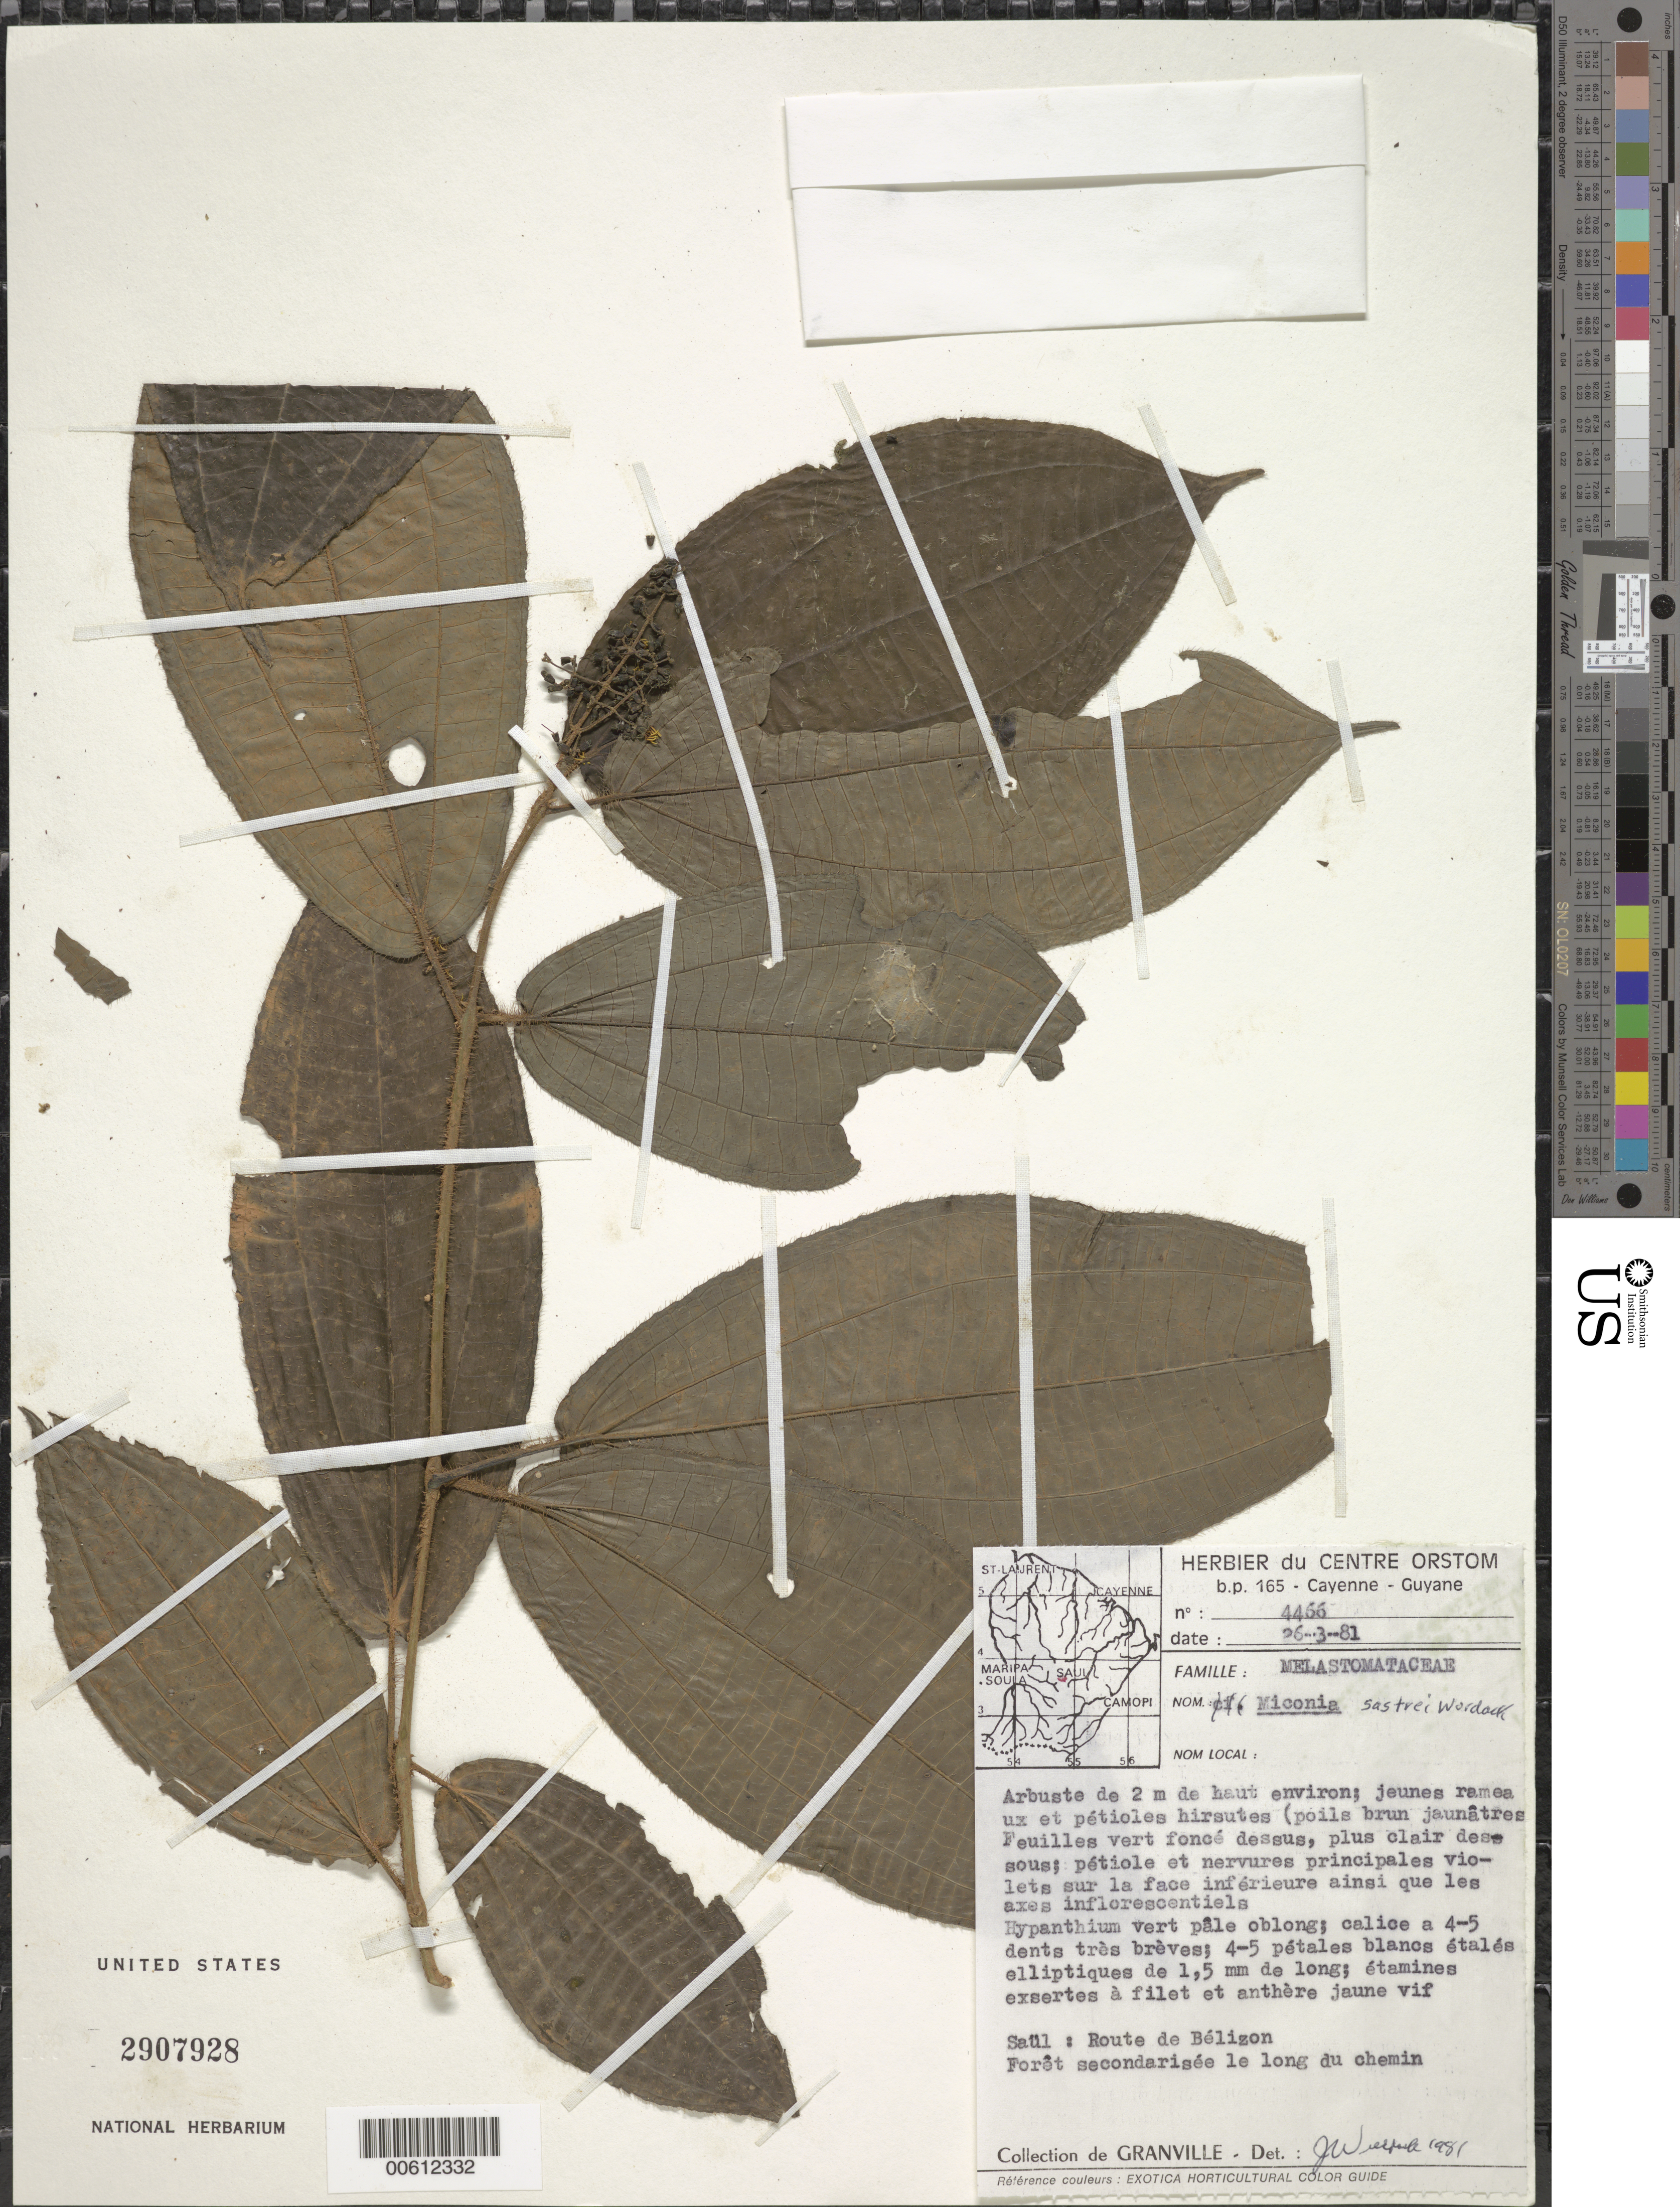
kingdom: Plantae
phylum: Tracheophyta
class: Magnoliopsida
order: Myrtales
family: Melastomataceae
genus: Miconia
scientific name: Miconia sastrei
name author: Wurdack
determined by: Wurdack, John J., (US), US (UNITED STATES)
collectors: J.-J. de Granville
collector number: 4466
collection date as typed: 26-Mar-81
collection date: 1981-03-26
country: French Guiana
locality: Saül, Route de Bélizon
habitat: Foret secondarisee le long du chemin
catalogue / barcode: US 2907928